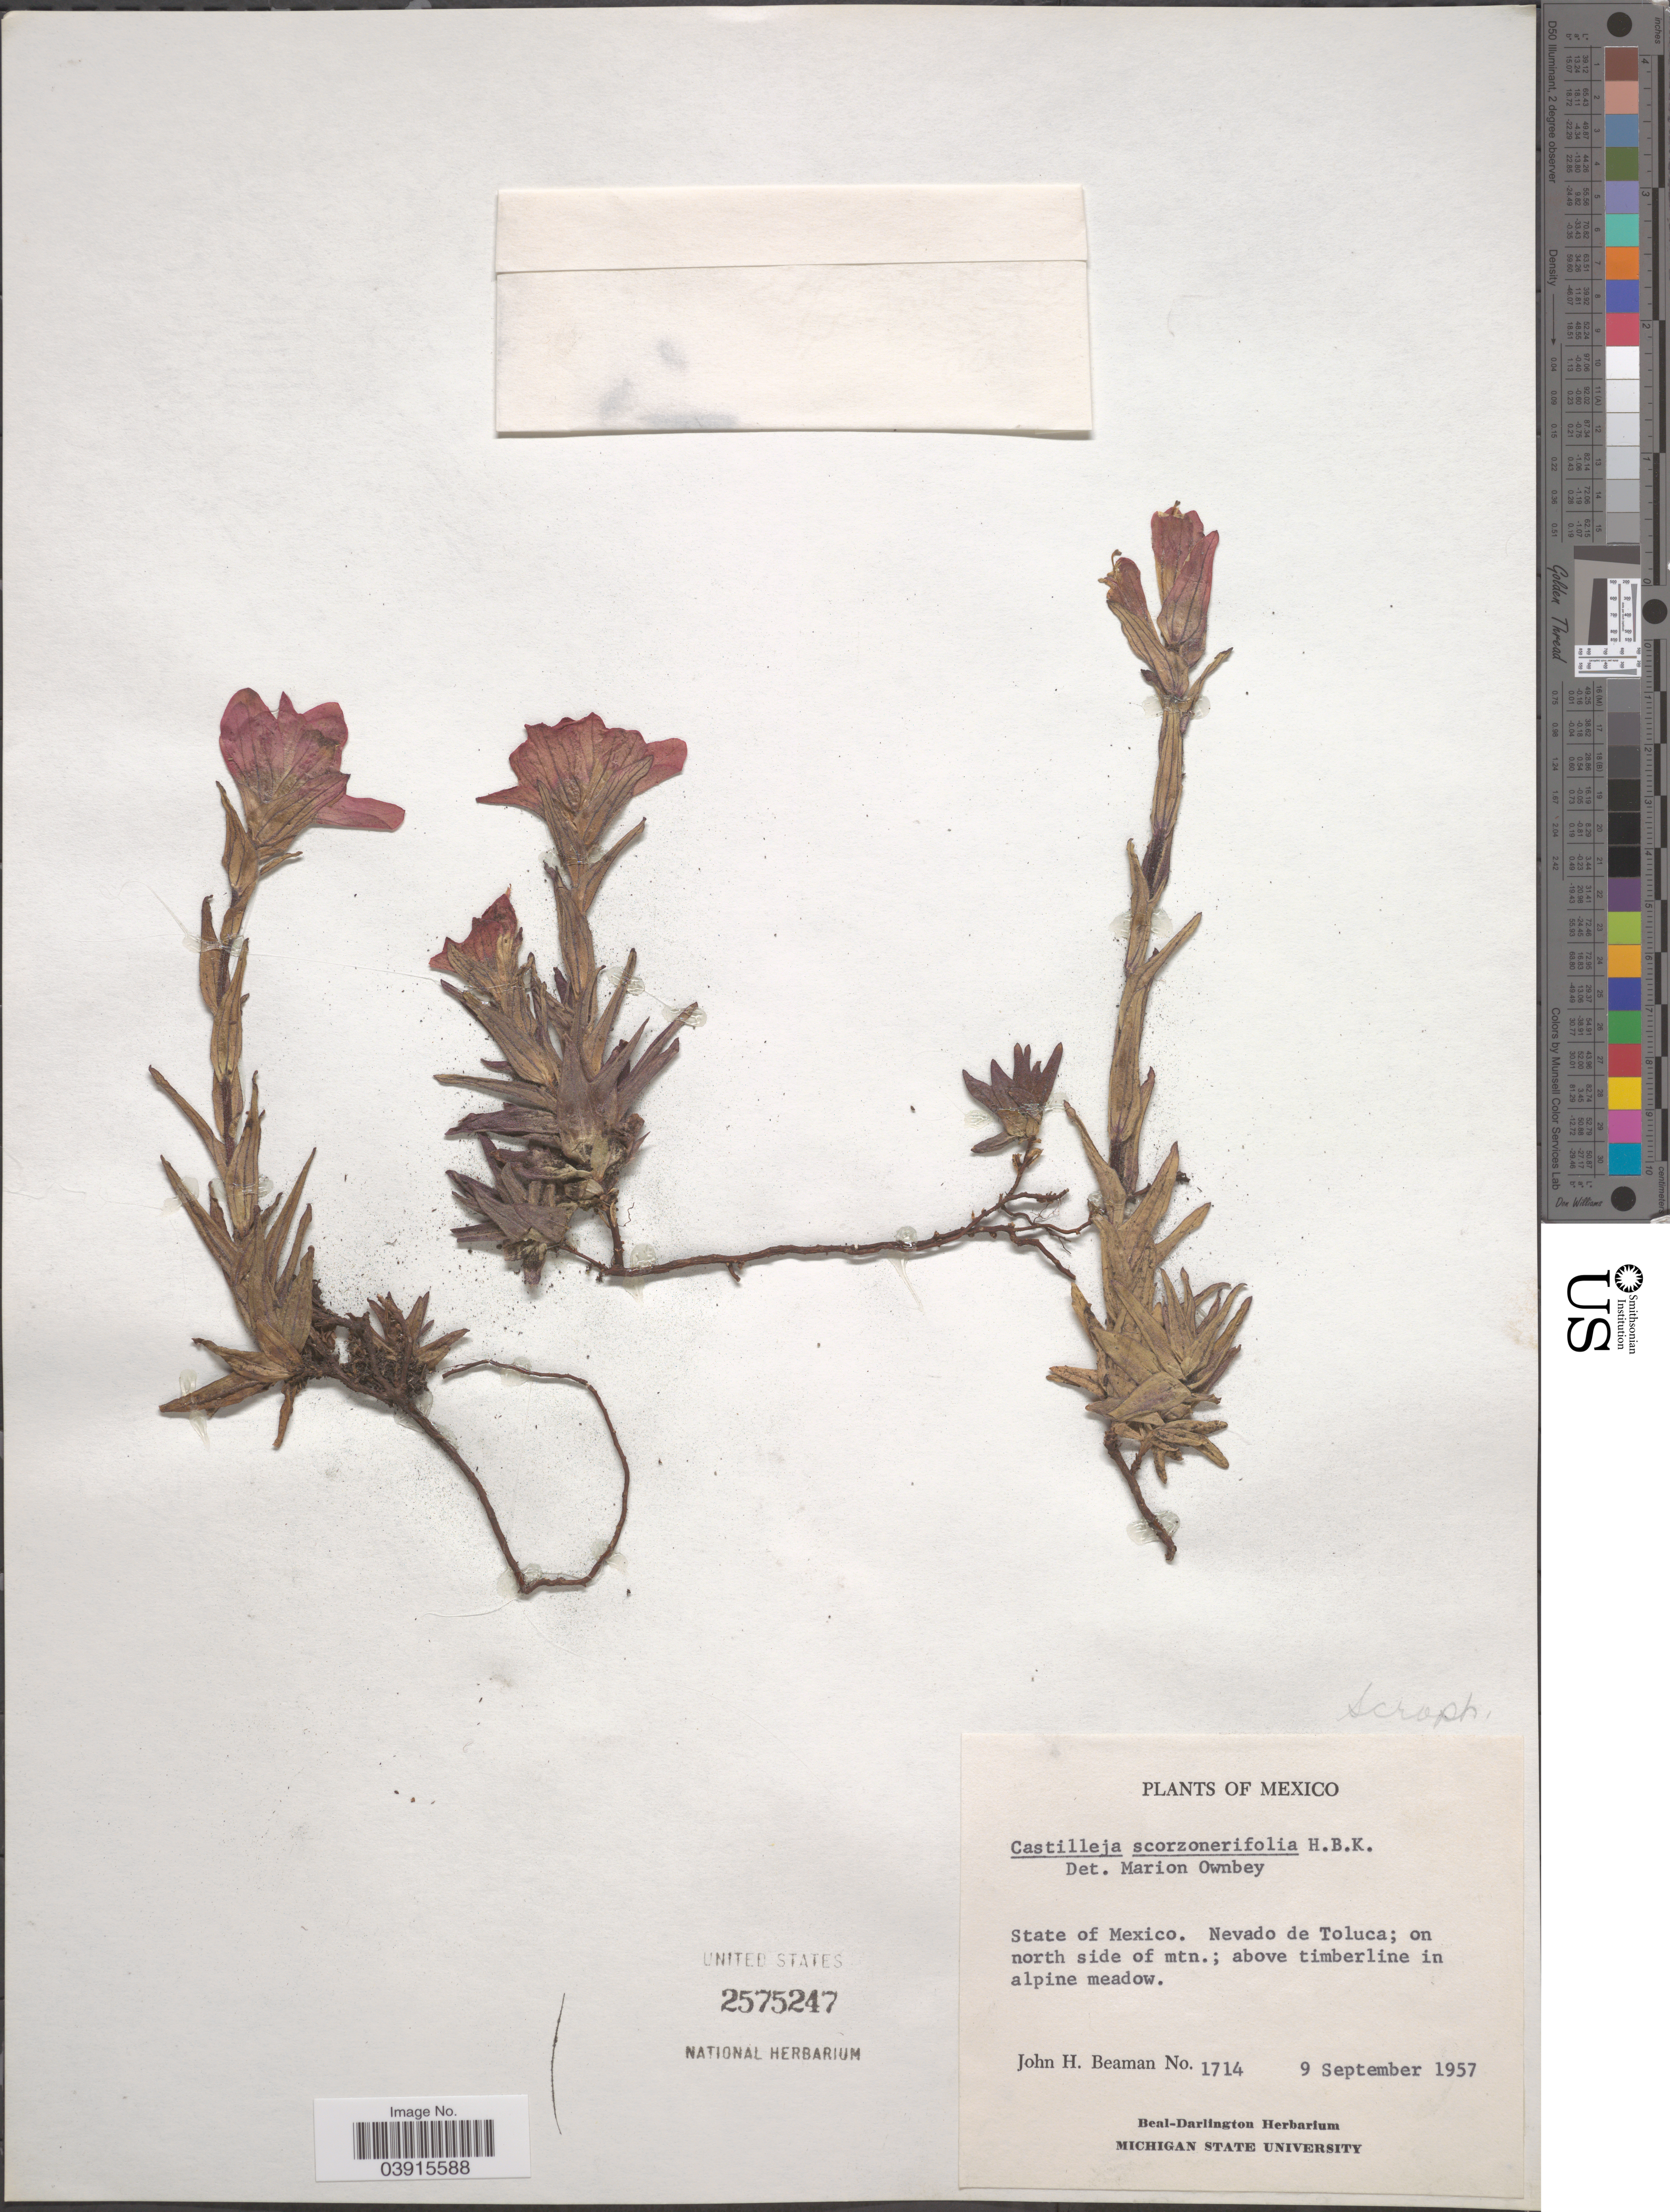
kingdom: Plantae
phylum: Tracheophyta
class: Magnoliopsida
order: Lamiales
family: Orobanchaceae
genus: Castilleja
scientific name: Castilleja scorzonerifolia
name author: Kunth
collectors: J. H. Beaman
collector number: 1714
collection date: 1957-09-09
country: Mexico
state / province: México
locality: Nevado de Toluca; on north side of mtn.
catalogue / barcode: US 2575247